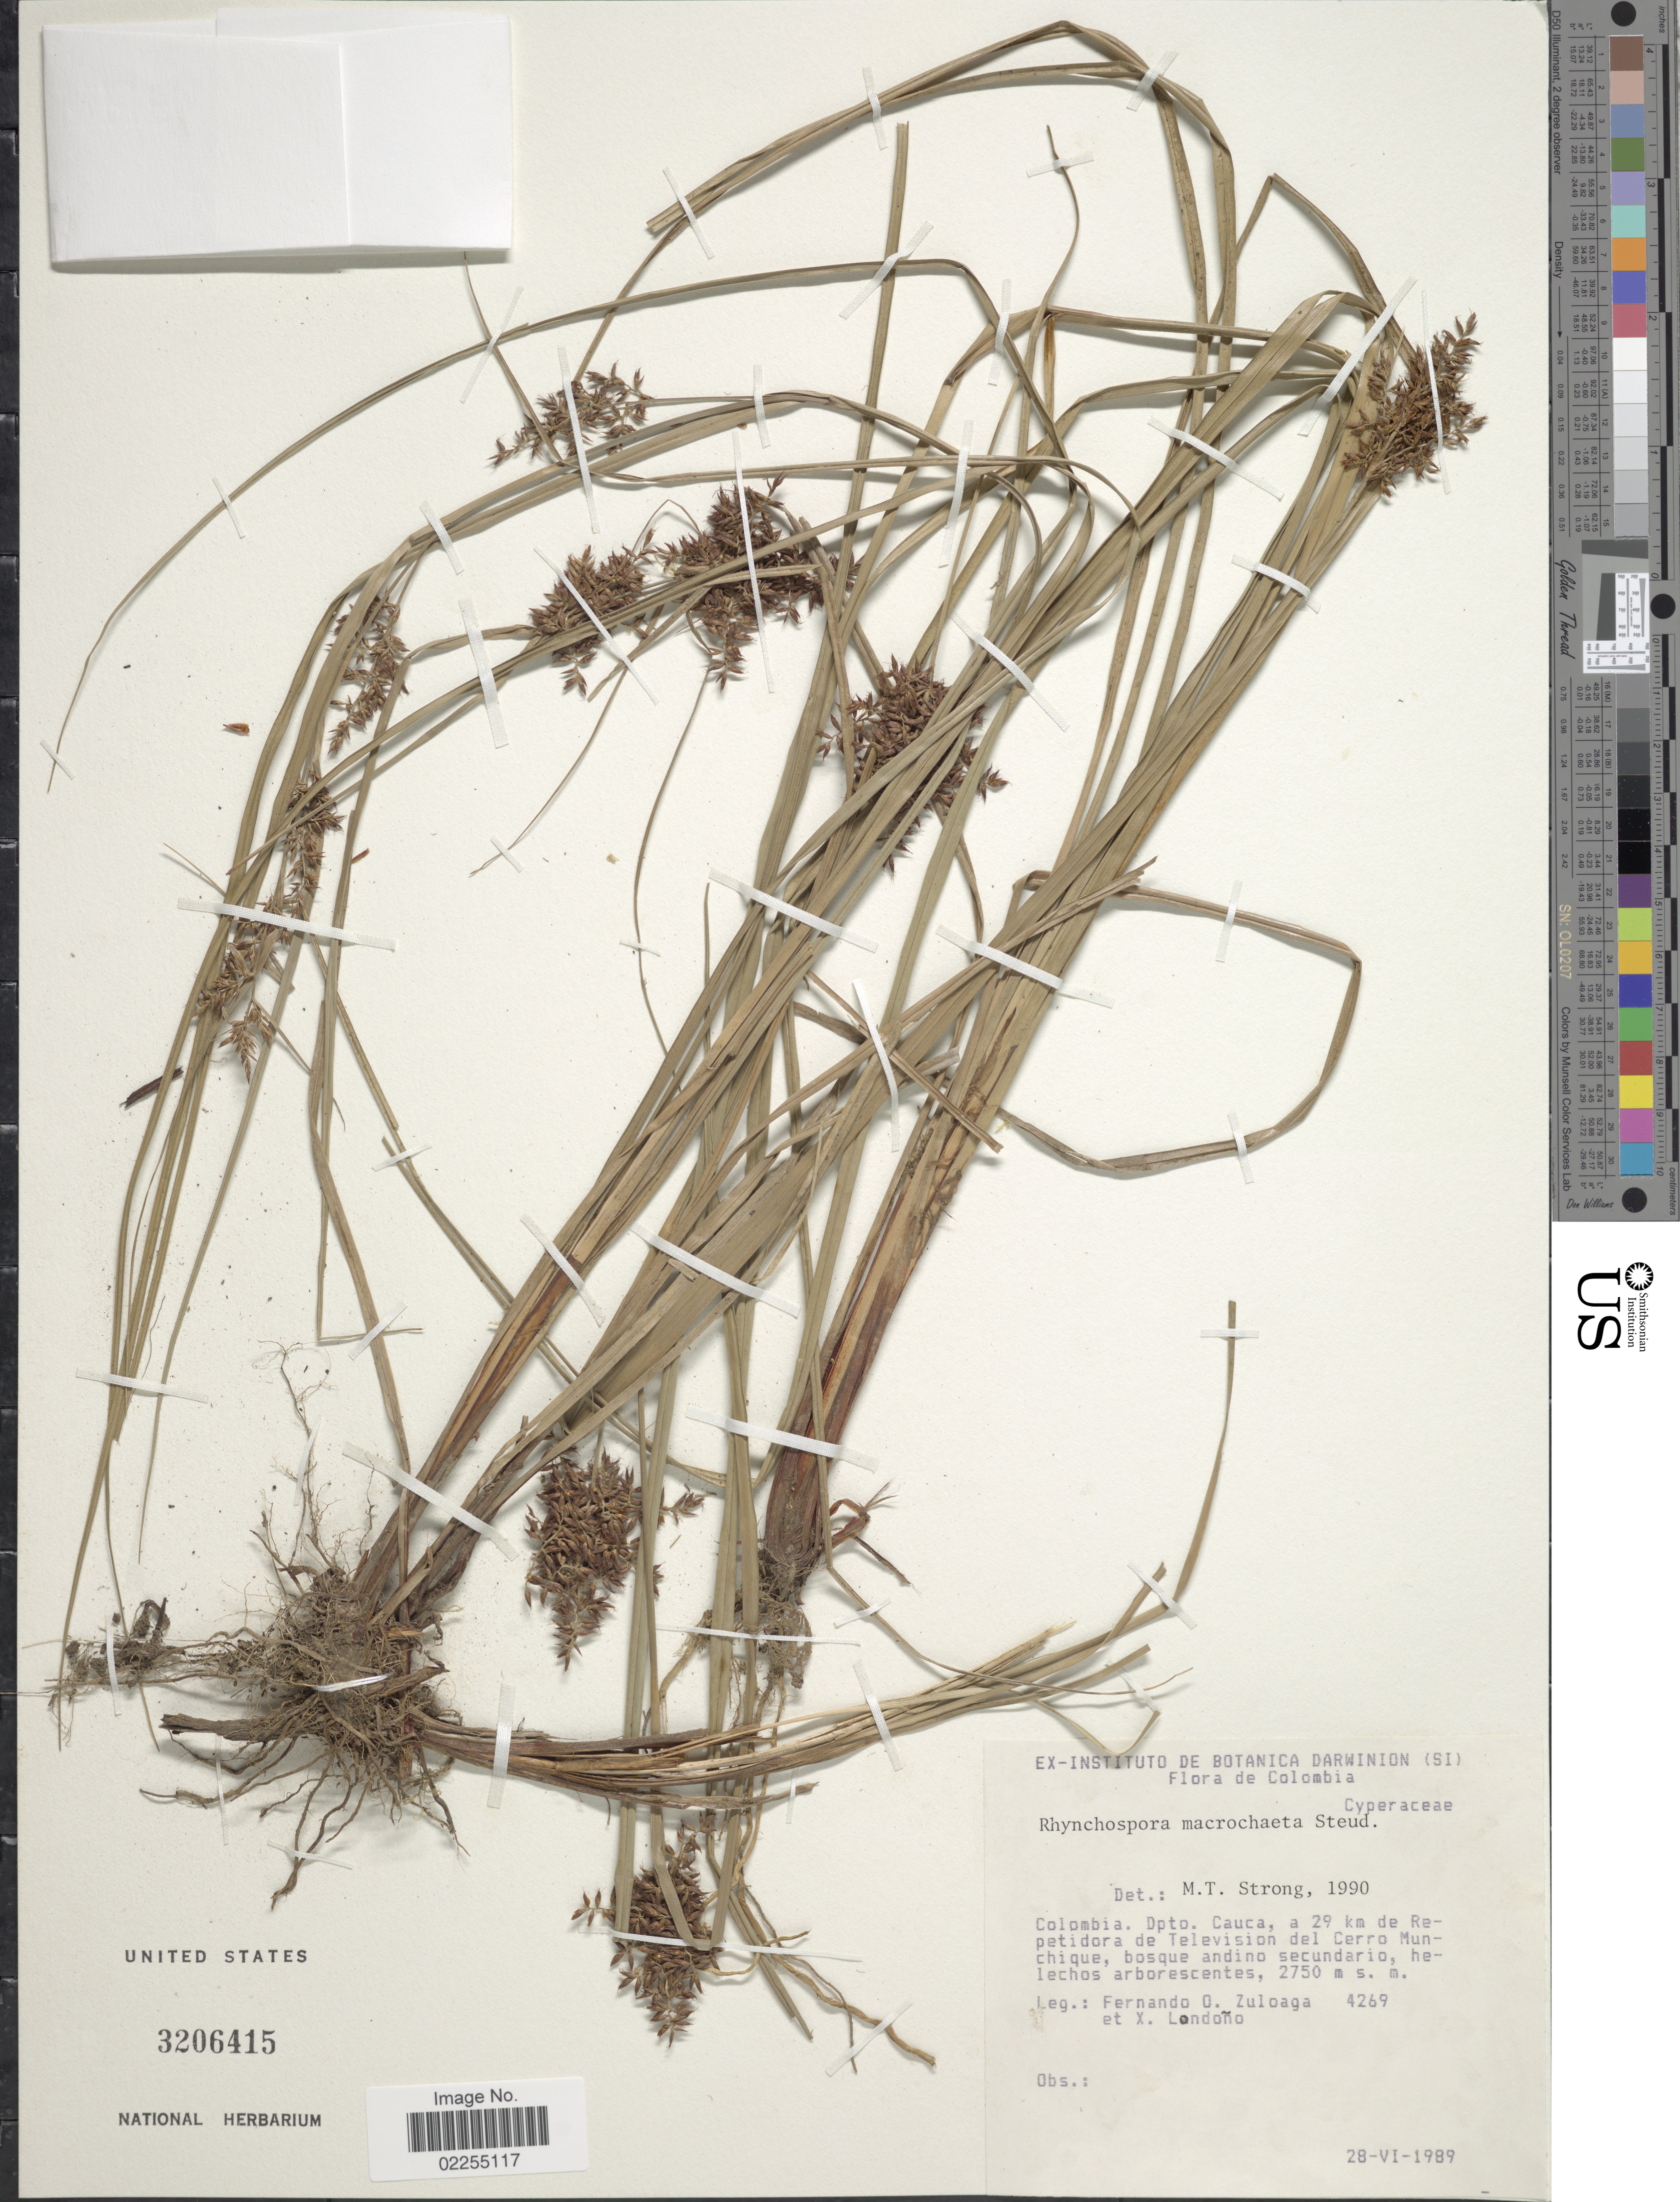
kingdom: Plantae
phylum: Tracheophyta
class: Liliopsida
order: Poales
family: Cyperaceae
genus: Rhynchospora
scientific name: Rhynchospora macrochaeta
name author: Steud. ex Boeckeler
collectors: F. O. Zuloaga & X. Londoño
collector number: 4269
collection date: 1989-06-28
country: Colombia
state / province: Cauca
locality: A 29 km de Repetidora de Television del Cerro Munchique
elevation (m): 2750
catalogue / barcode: US 3206415